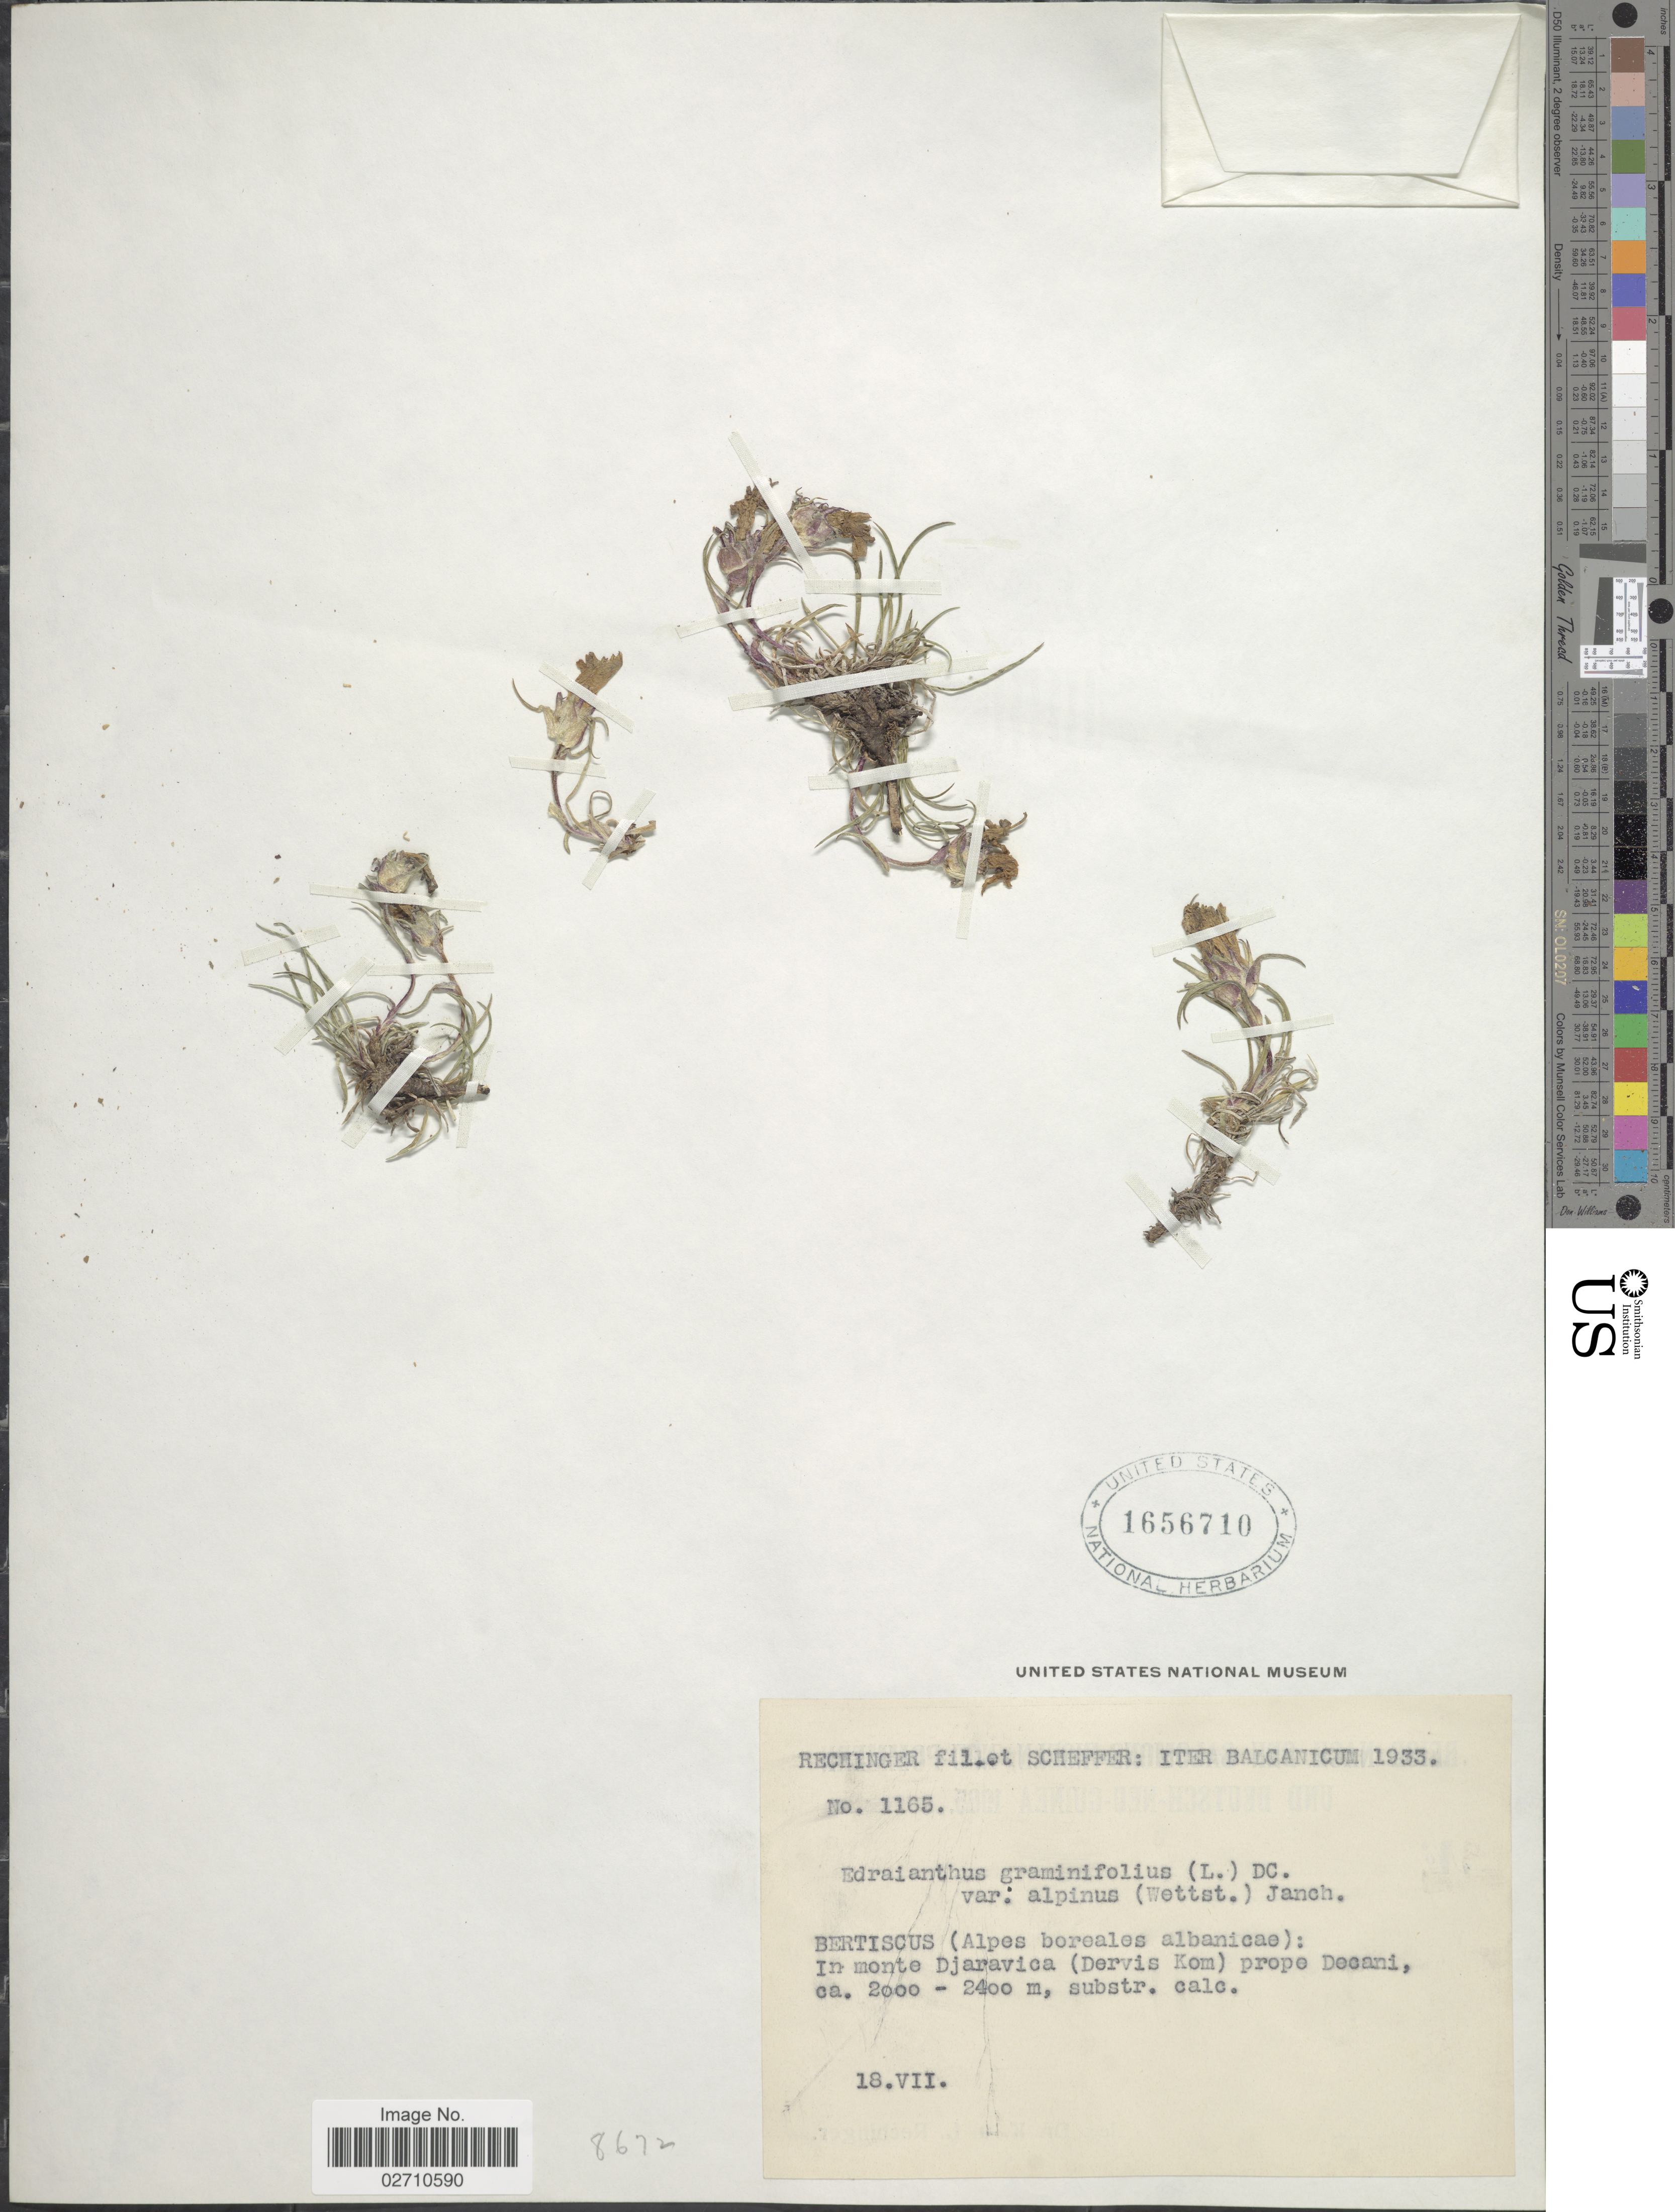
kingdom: Plantae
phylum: Tracheophyta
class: Magnoliopsida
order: Asterales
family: Campanulaceae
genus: Edraianthus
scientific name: Edraianthus graminifolius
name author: (L.) A. DC.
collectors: -- Rechinger & Scheffer, --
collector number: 1165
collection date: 1933-07-18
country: Albania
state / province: Shkoder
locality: Bertiscus (Alpes boreales albanicae): In monte Djaravica (Dervis Kom) prope Decani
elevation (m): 2000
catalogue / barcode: US 1656710